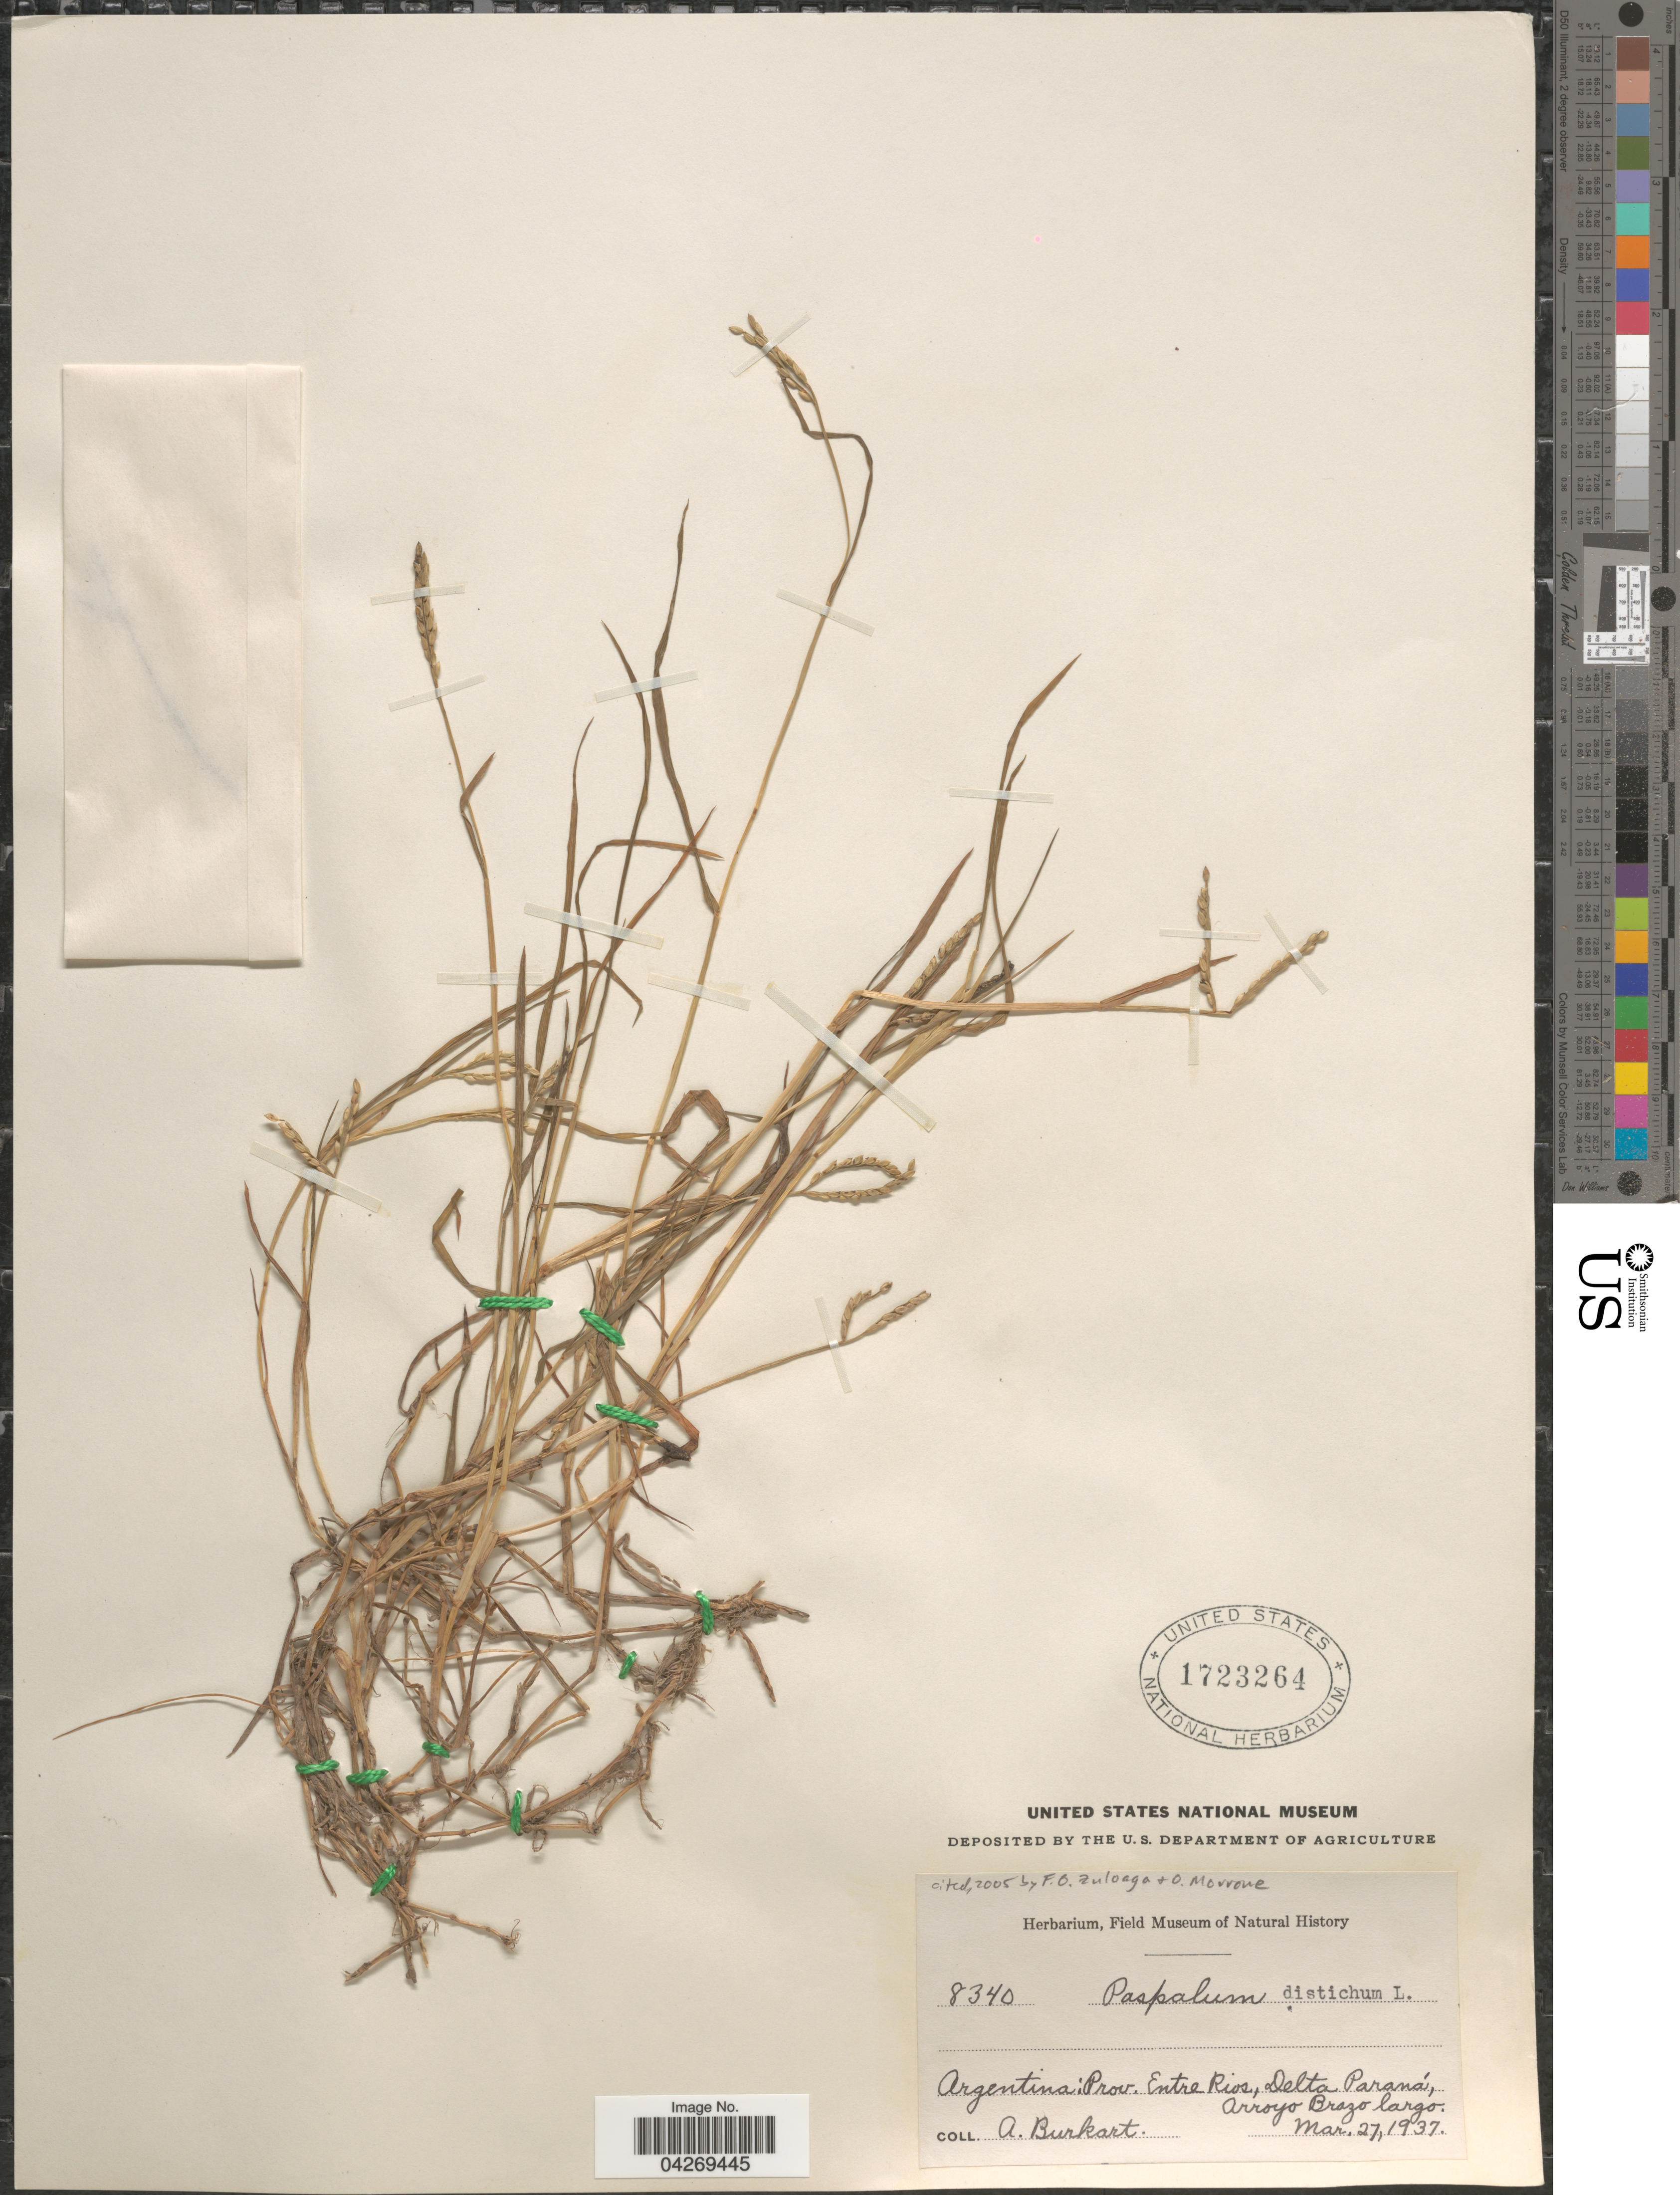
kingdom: Plantae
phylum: Tracheophyta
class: Liliopsida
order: Poales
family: Poaceae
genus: Paspalum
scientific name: Paspalum distichum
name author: L.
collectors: A. E. Burkart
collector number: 8340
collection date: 1937-03-27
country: Argentina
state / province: Entre Rios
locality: Delta Paraná. Arroyo Brazo largo.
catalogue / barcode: US 1723264